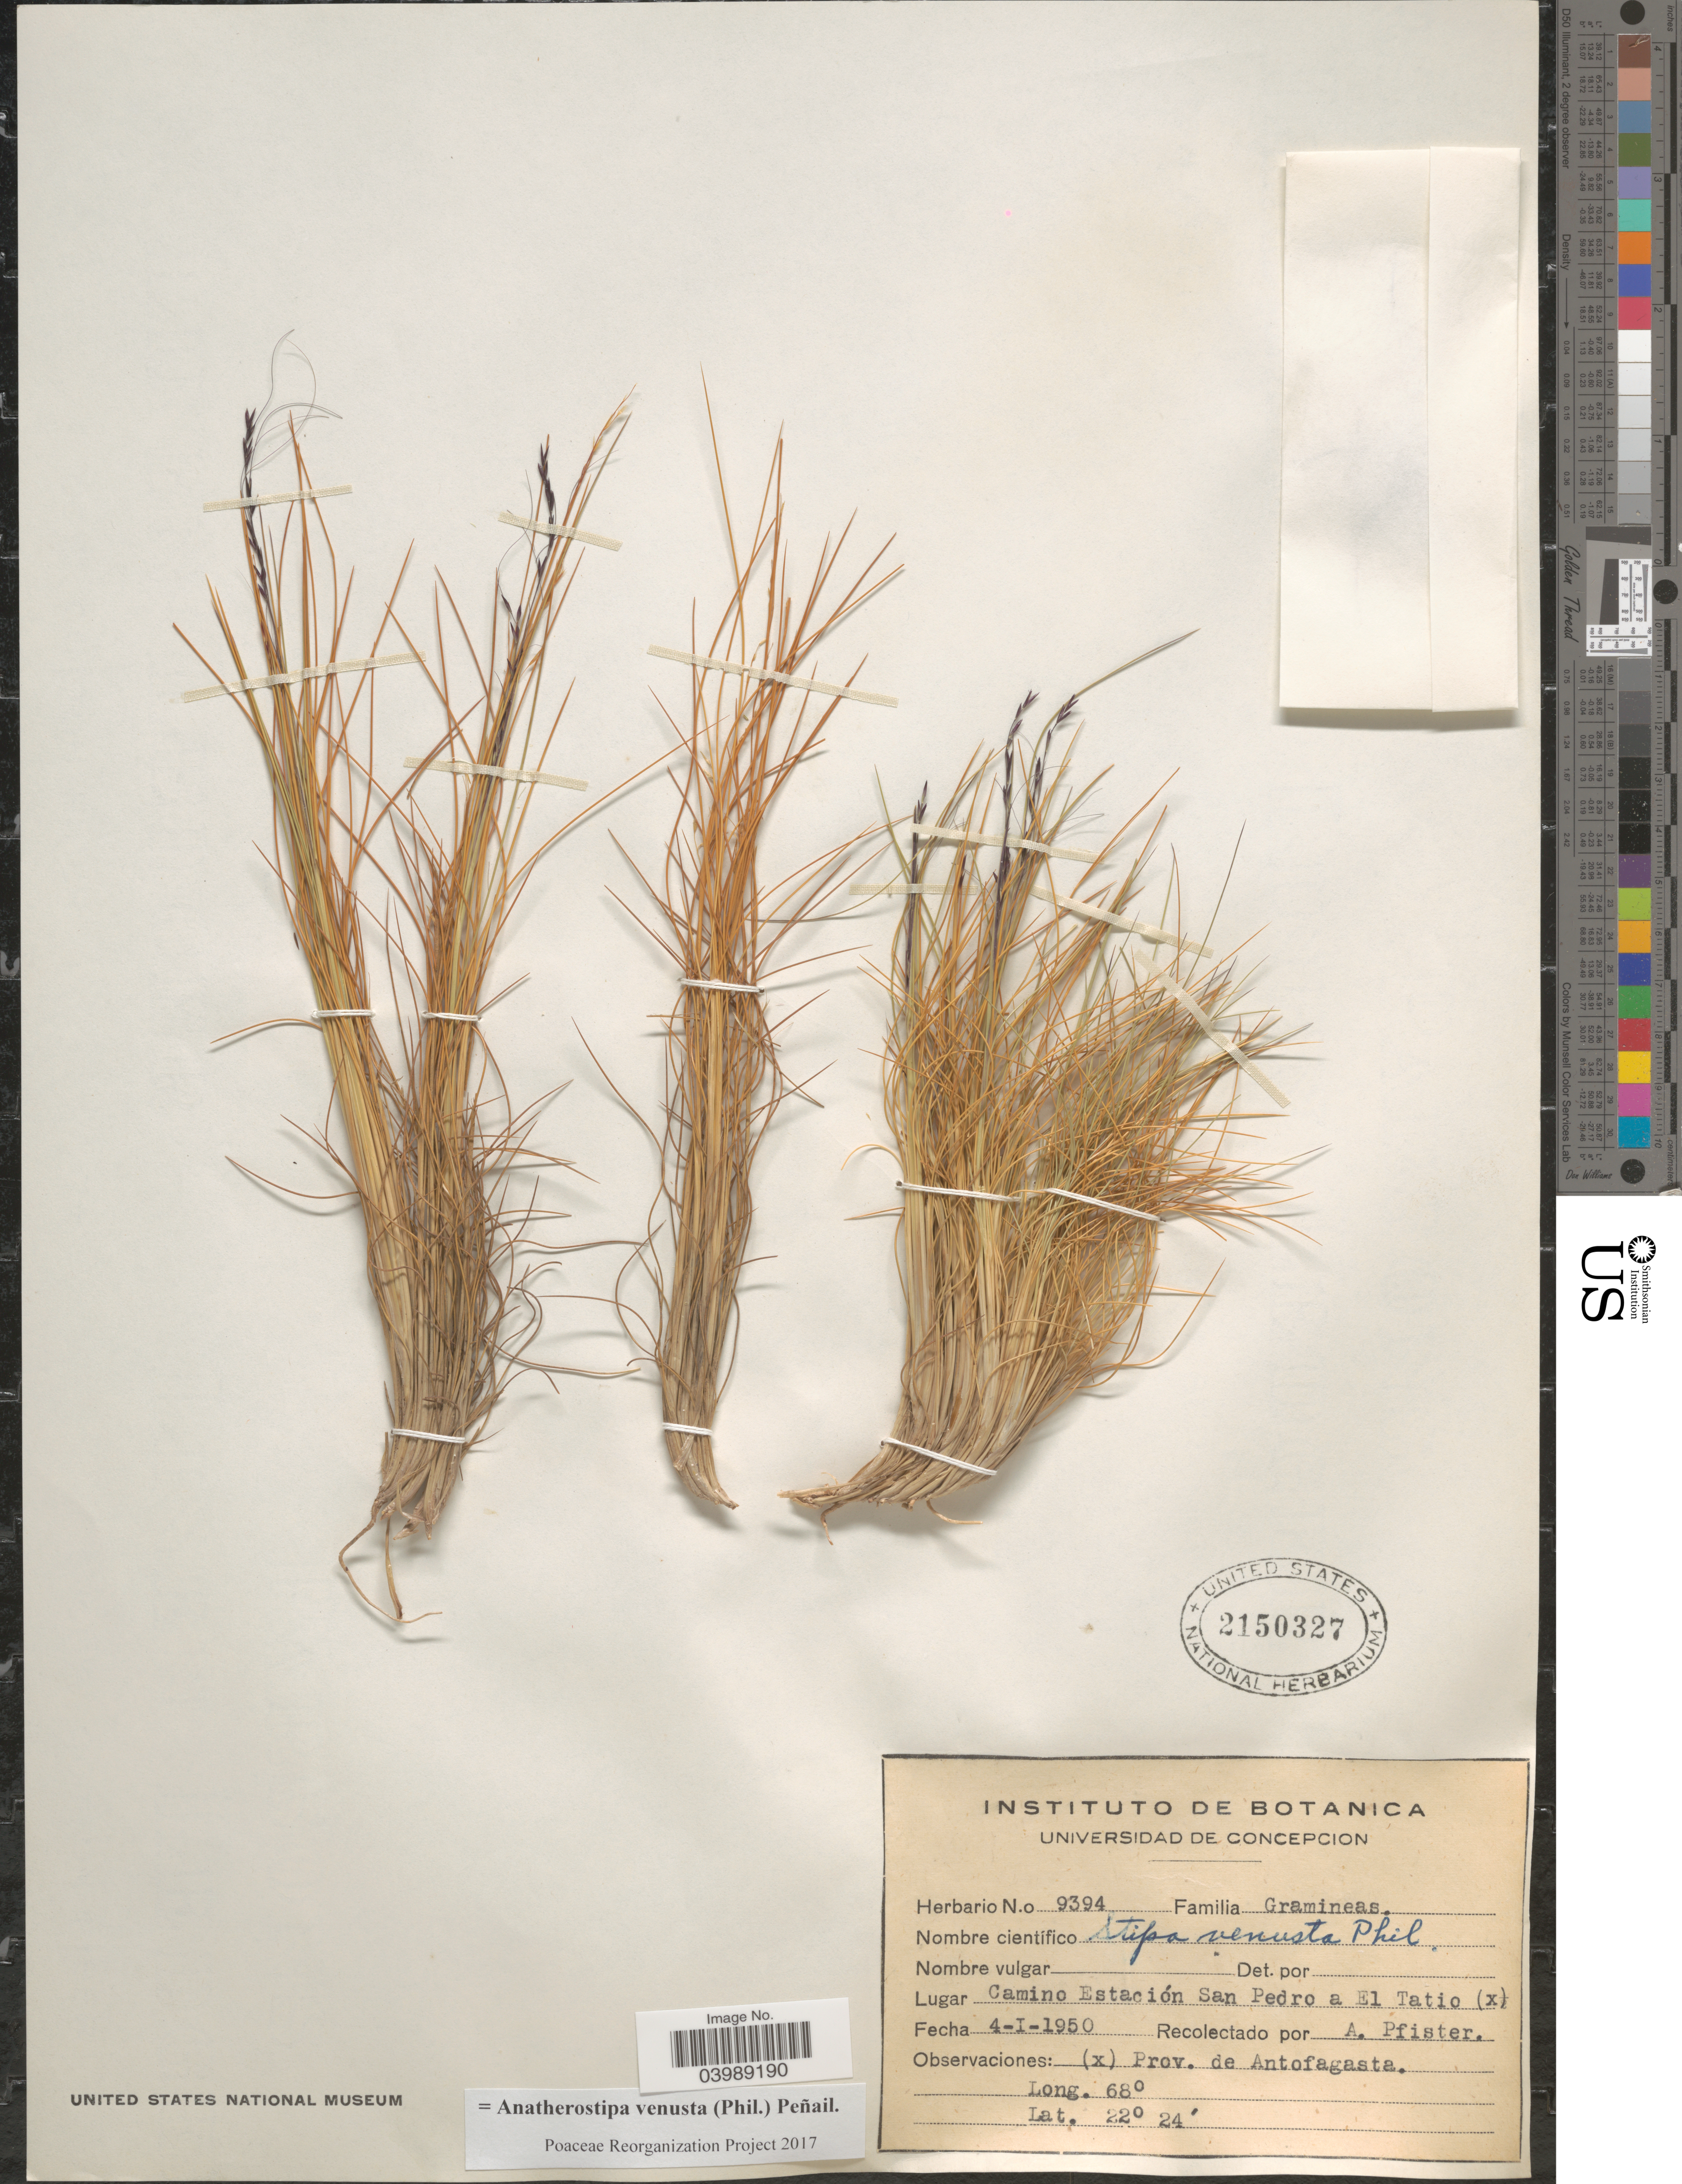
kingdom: Plantae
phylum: Tracheophyta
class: Liliopsida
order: Poales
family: Poaceae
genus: Anatherostipa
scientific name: Anatherostipa venusta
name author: (Phil.) Peñail.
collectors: A. Pfister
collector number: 9394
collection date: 1950-01-04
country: Chile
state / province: Antofagasta (II)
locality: Camino Estaciín San Pedro a El Tatio. prov. de Antofagasta.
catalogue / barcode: US 2150327